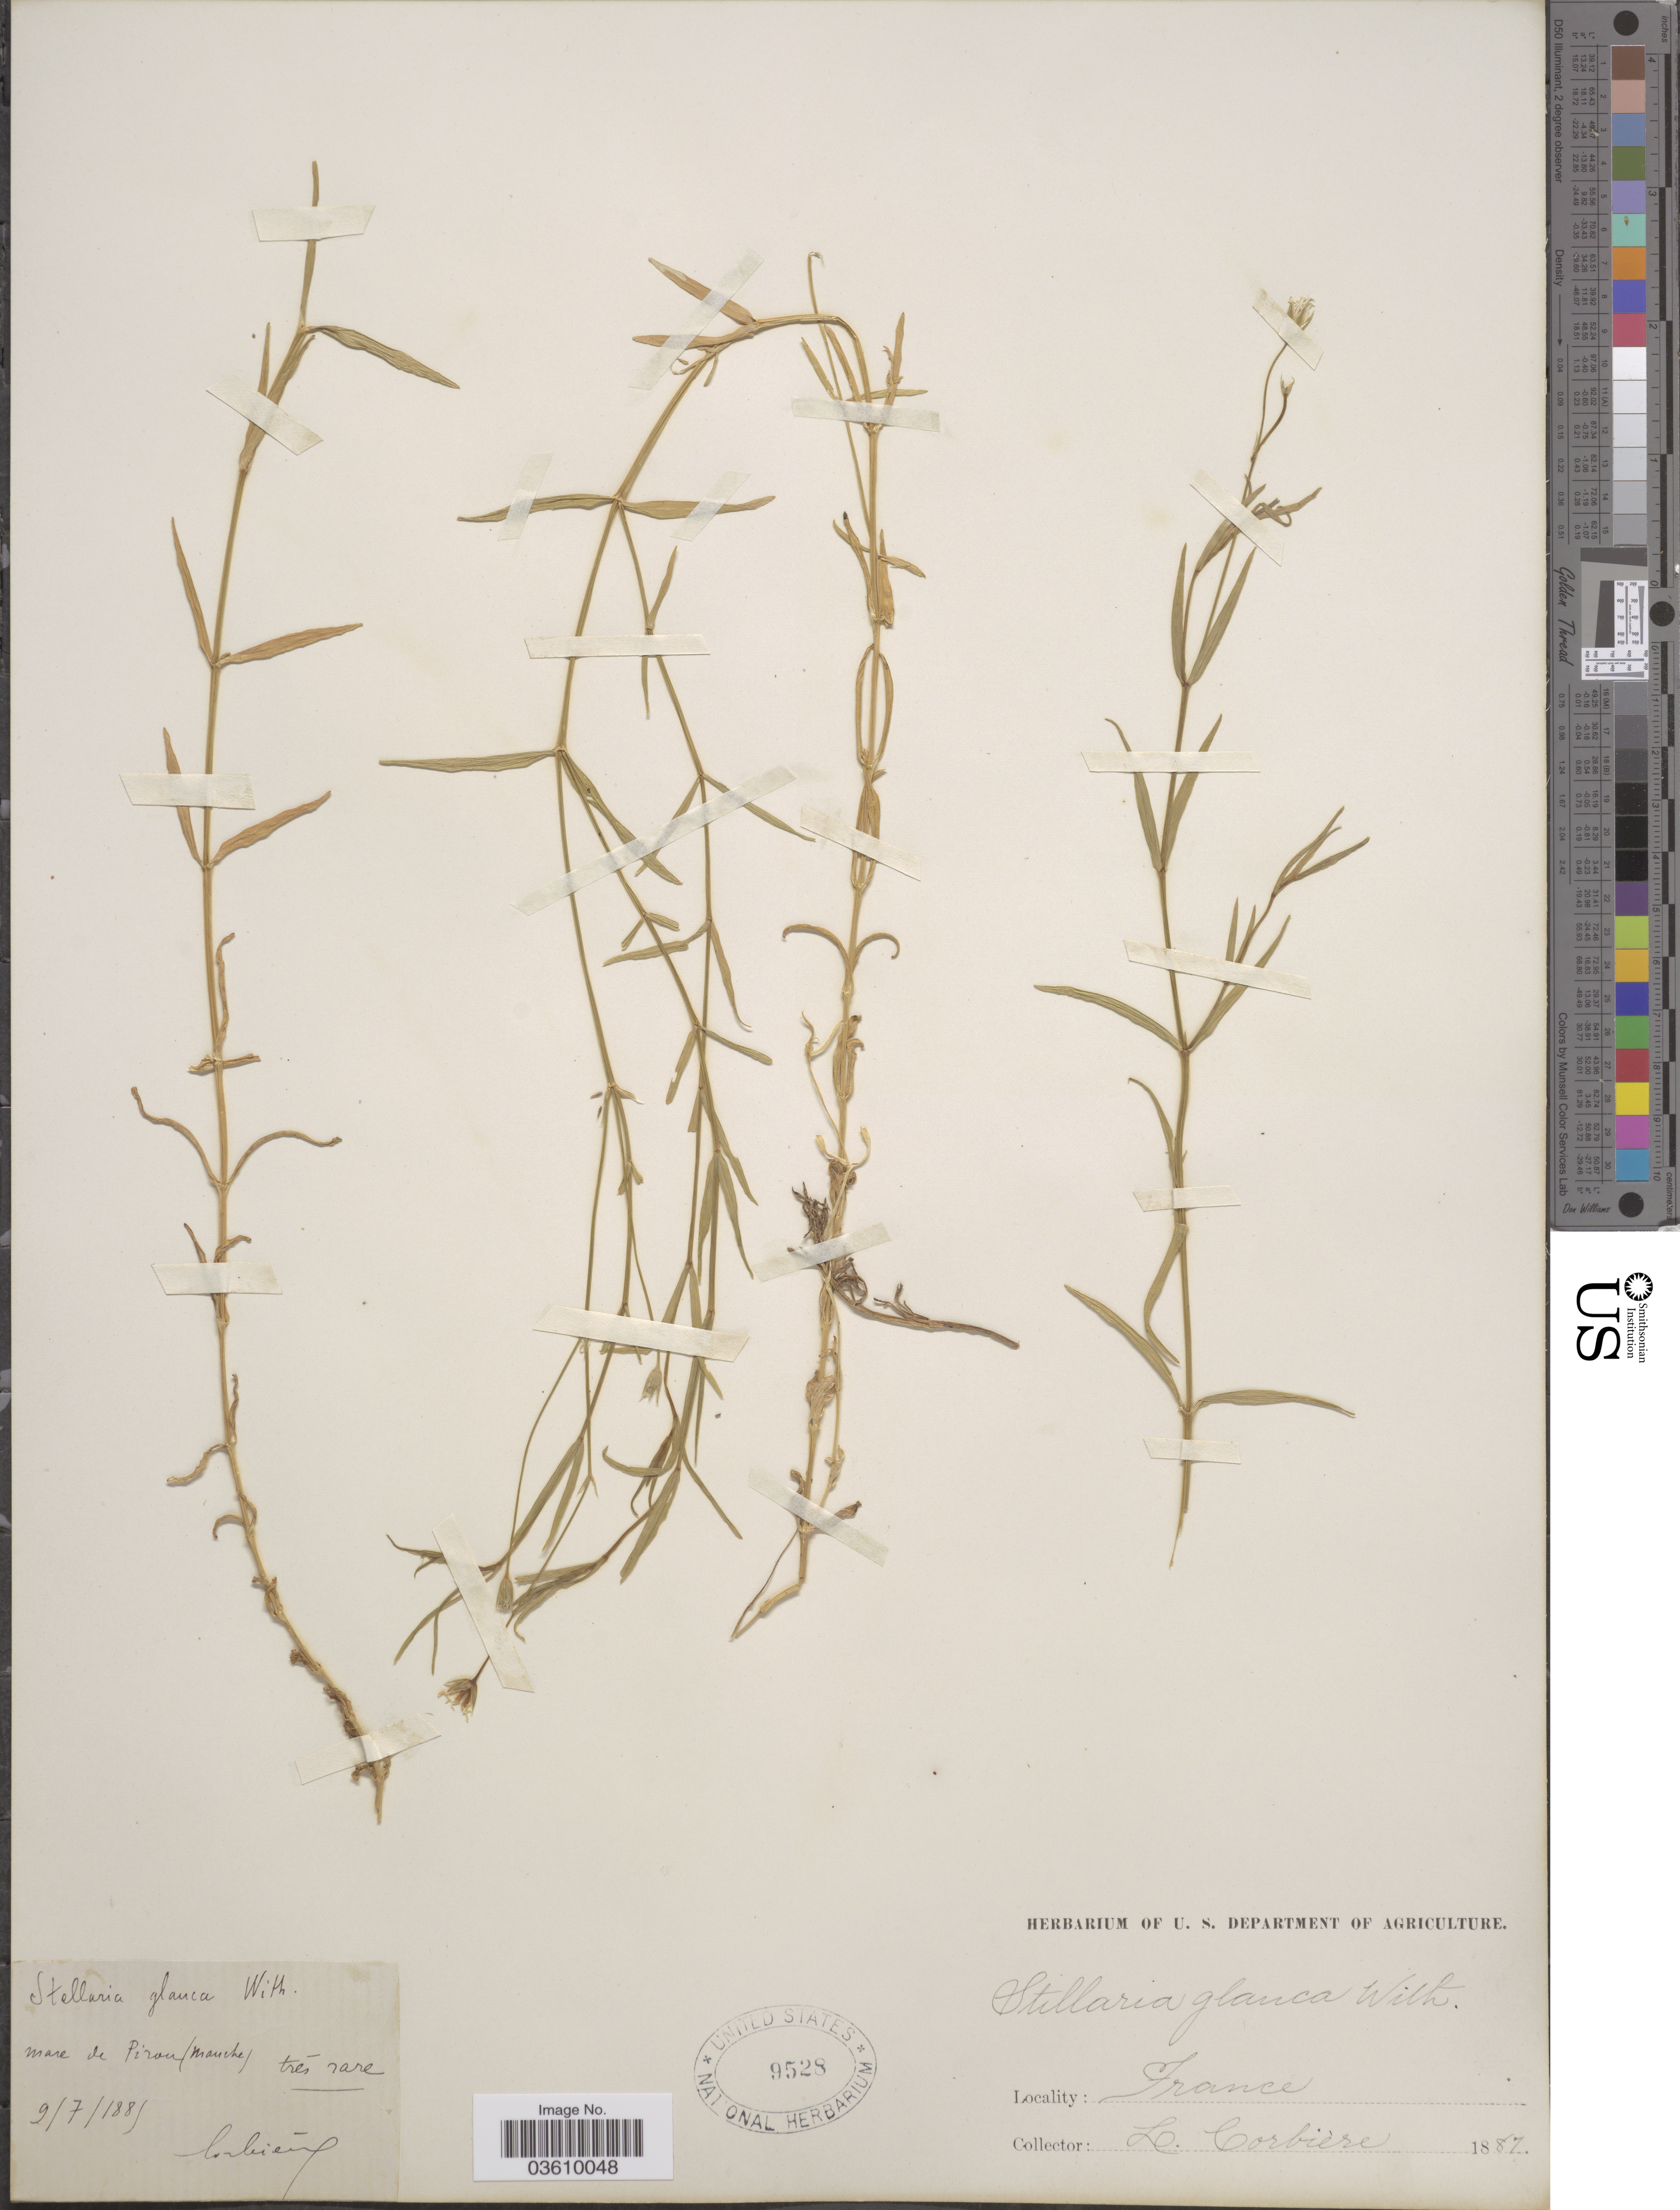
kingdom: Plantae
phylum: Tracheophyta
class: Magnoliopsida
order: Caryophyllales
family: Caryophyllaceae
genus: Stellaria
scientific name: Stellaria glauca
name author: With.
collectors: L. Corbière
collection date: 1887-07-09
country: France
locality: Mare de Pirou (Manche).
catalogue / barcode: US 9528